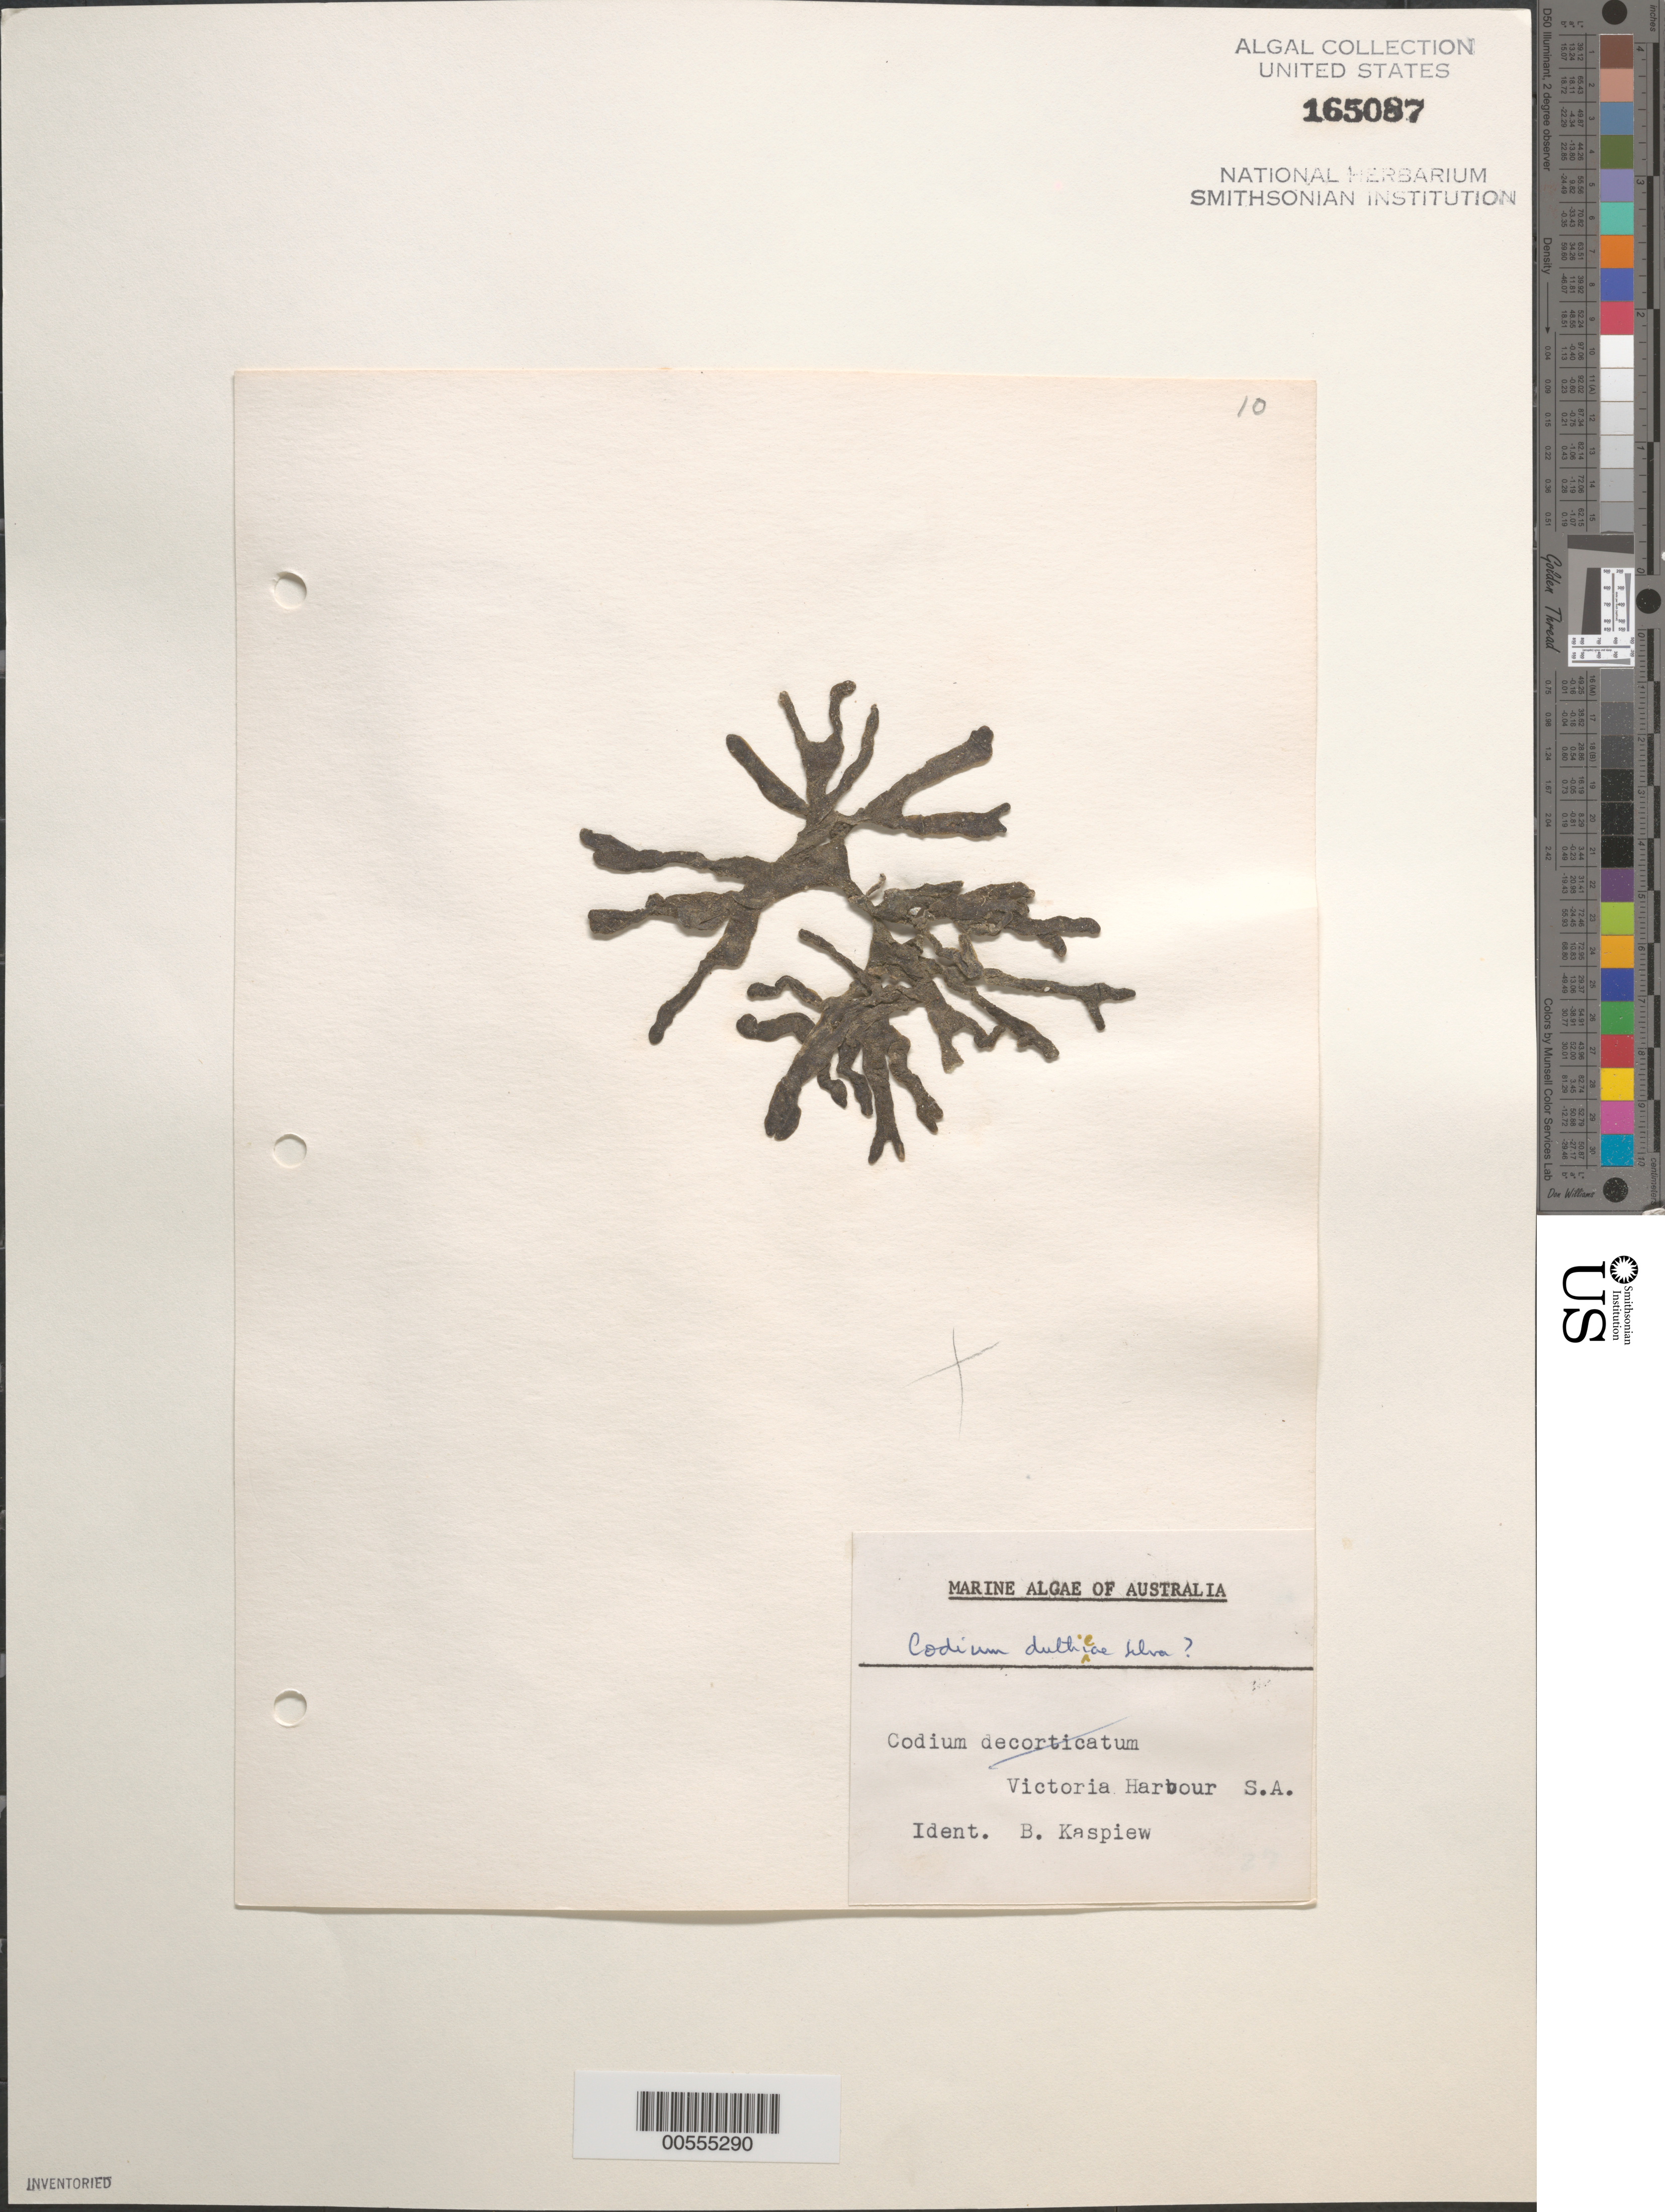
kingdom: Plantae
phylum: Chlorophyta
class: Ulvophyceae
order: Bryopsidales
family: Codiaceae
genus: Codium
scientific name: Codium duthieae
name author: P.C. Silva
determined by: Kaspiew, K.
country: Australia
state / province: South Australia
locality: Victoria Harbor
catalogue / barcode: US 165087